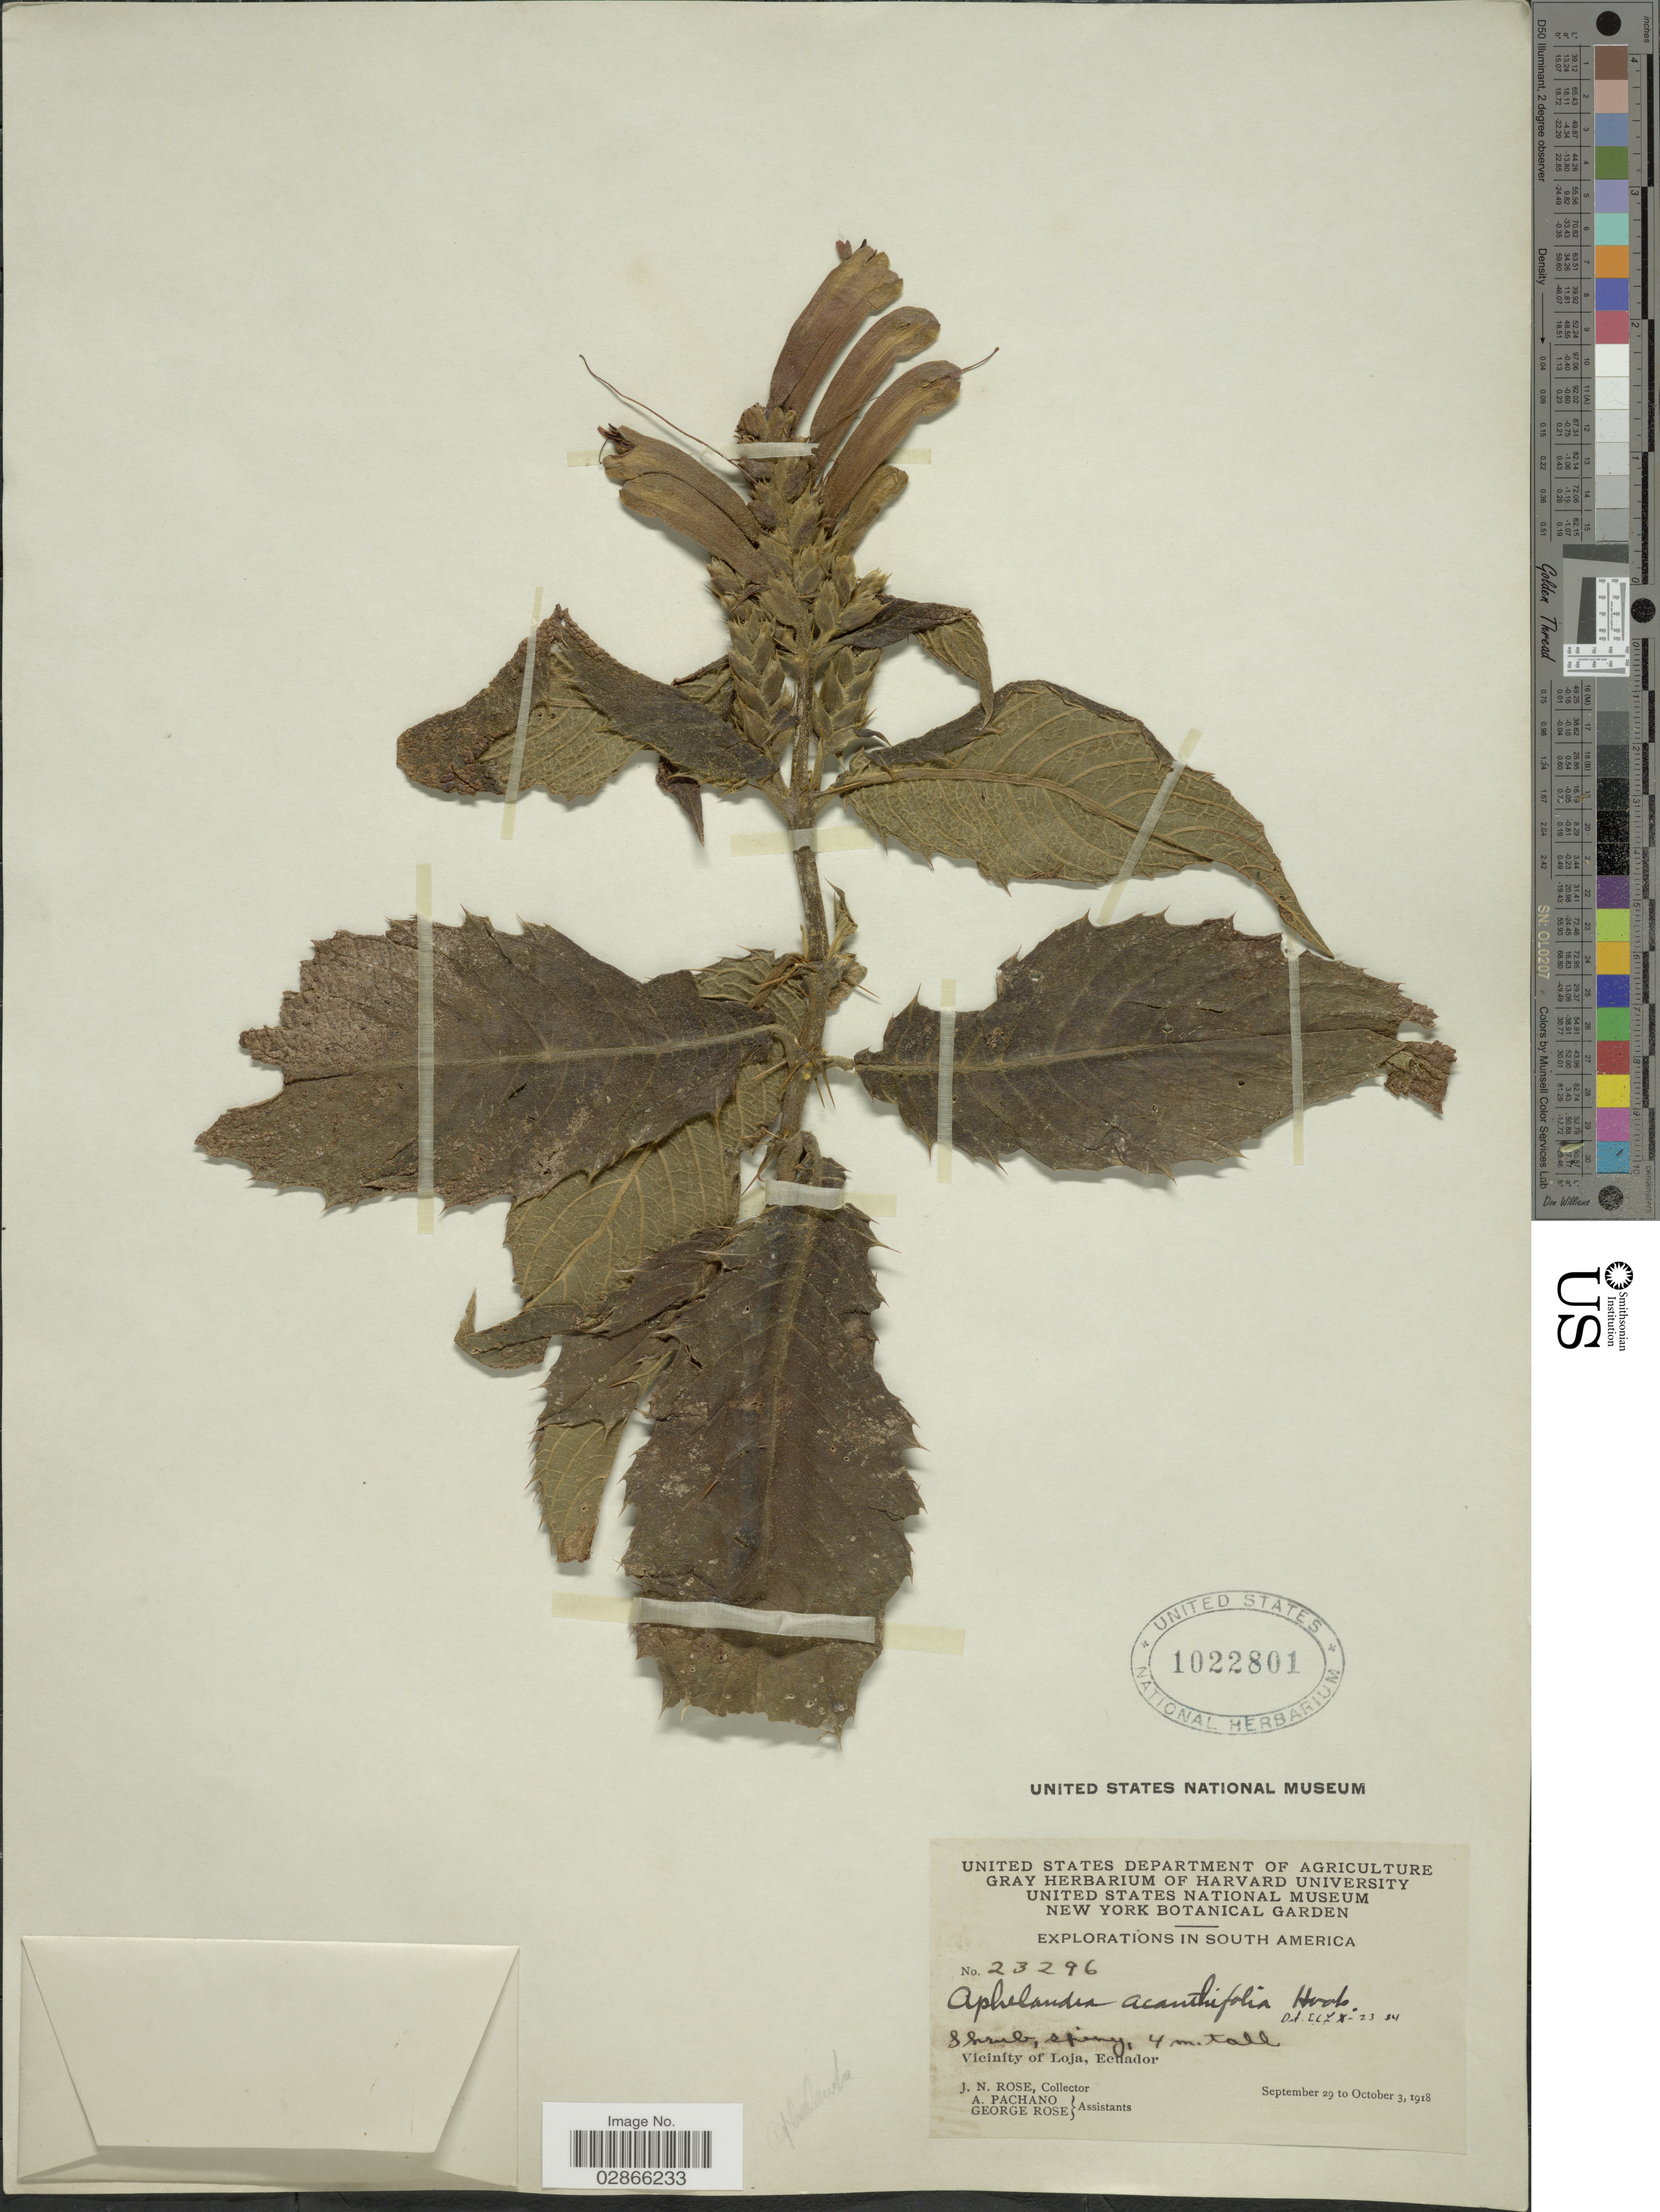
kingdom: Plantae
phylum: Tracheophyta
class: Magnoliopsida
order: Lamiales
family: Acanthaceae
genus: Aphelandra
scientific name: Aphelandra acanthifolia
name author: Hook.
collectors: J. N. Rose, A. Pachano & G. Rose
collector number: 23296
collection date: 1918-09-29/1918-10-03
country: Ecuador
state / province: Loja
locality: Vicinity of Loja.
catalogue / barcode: US 1022801